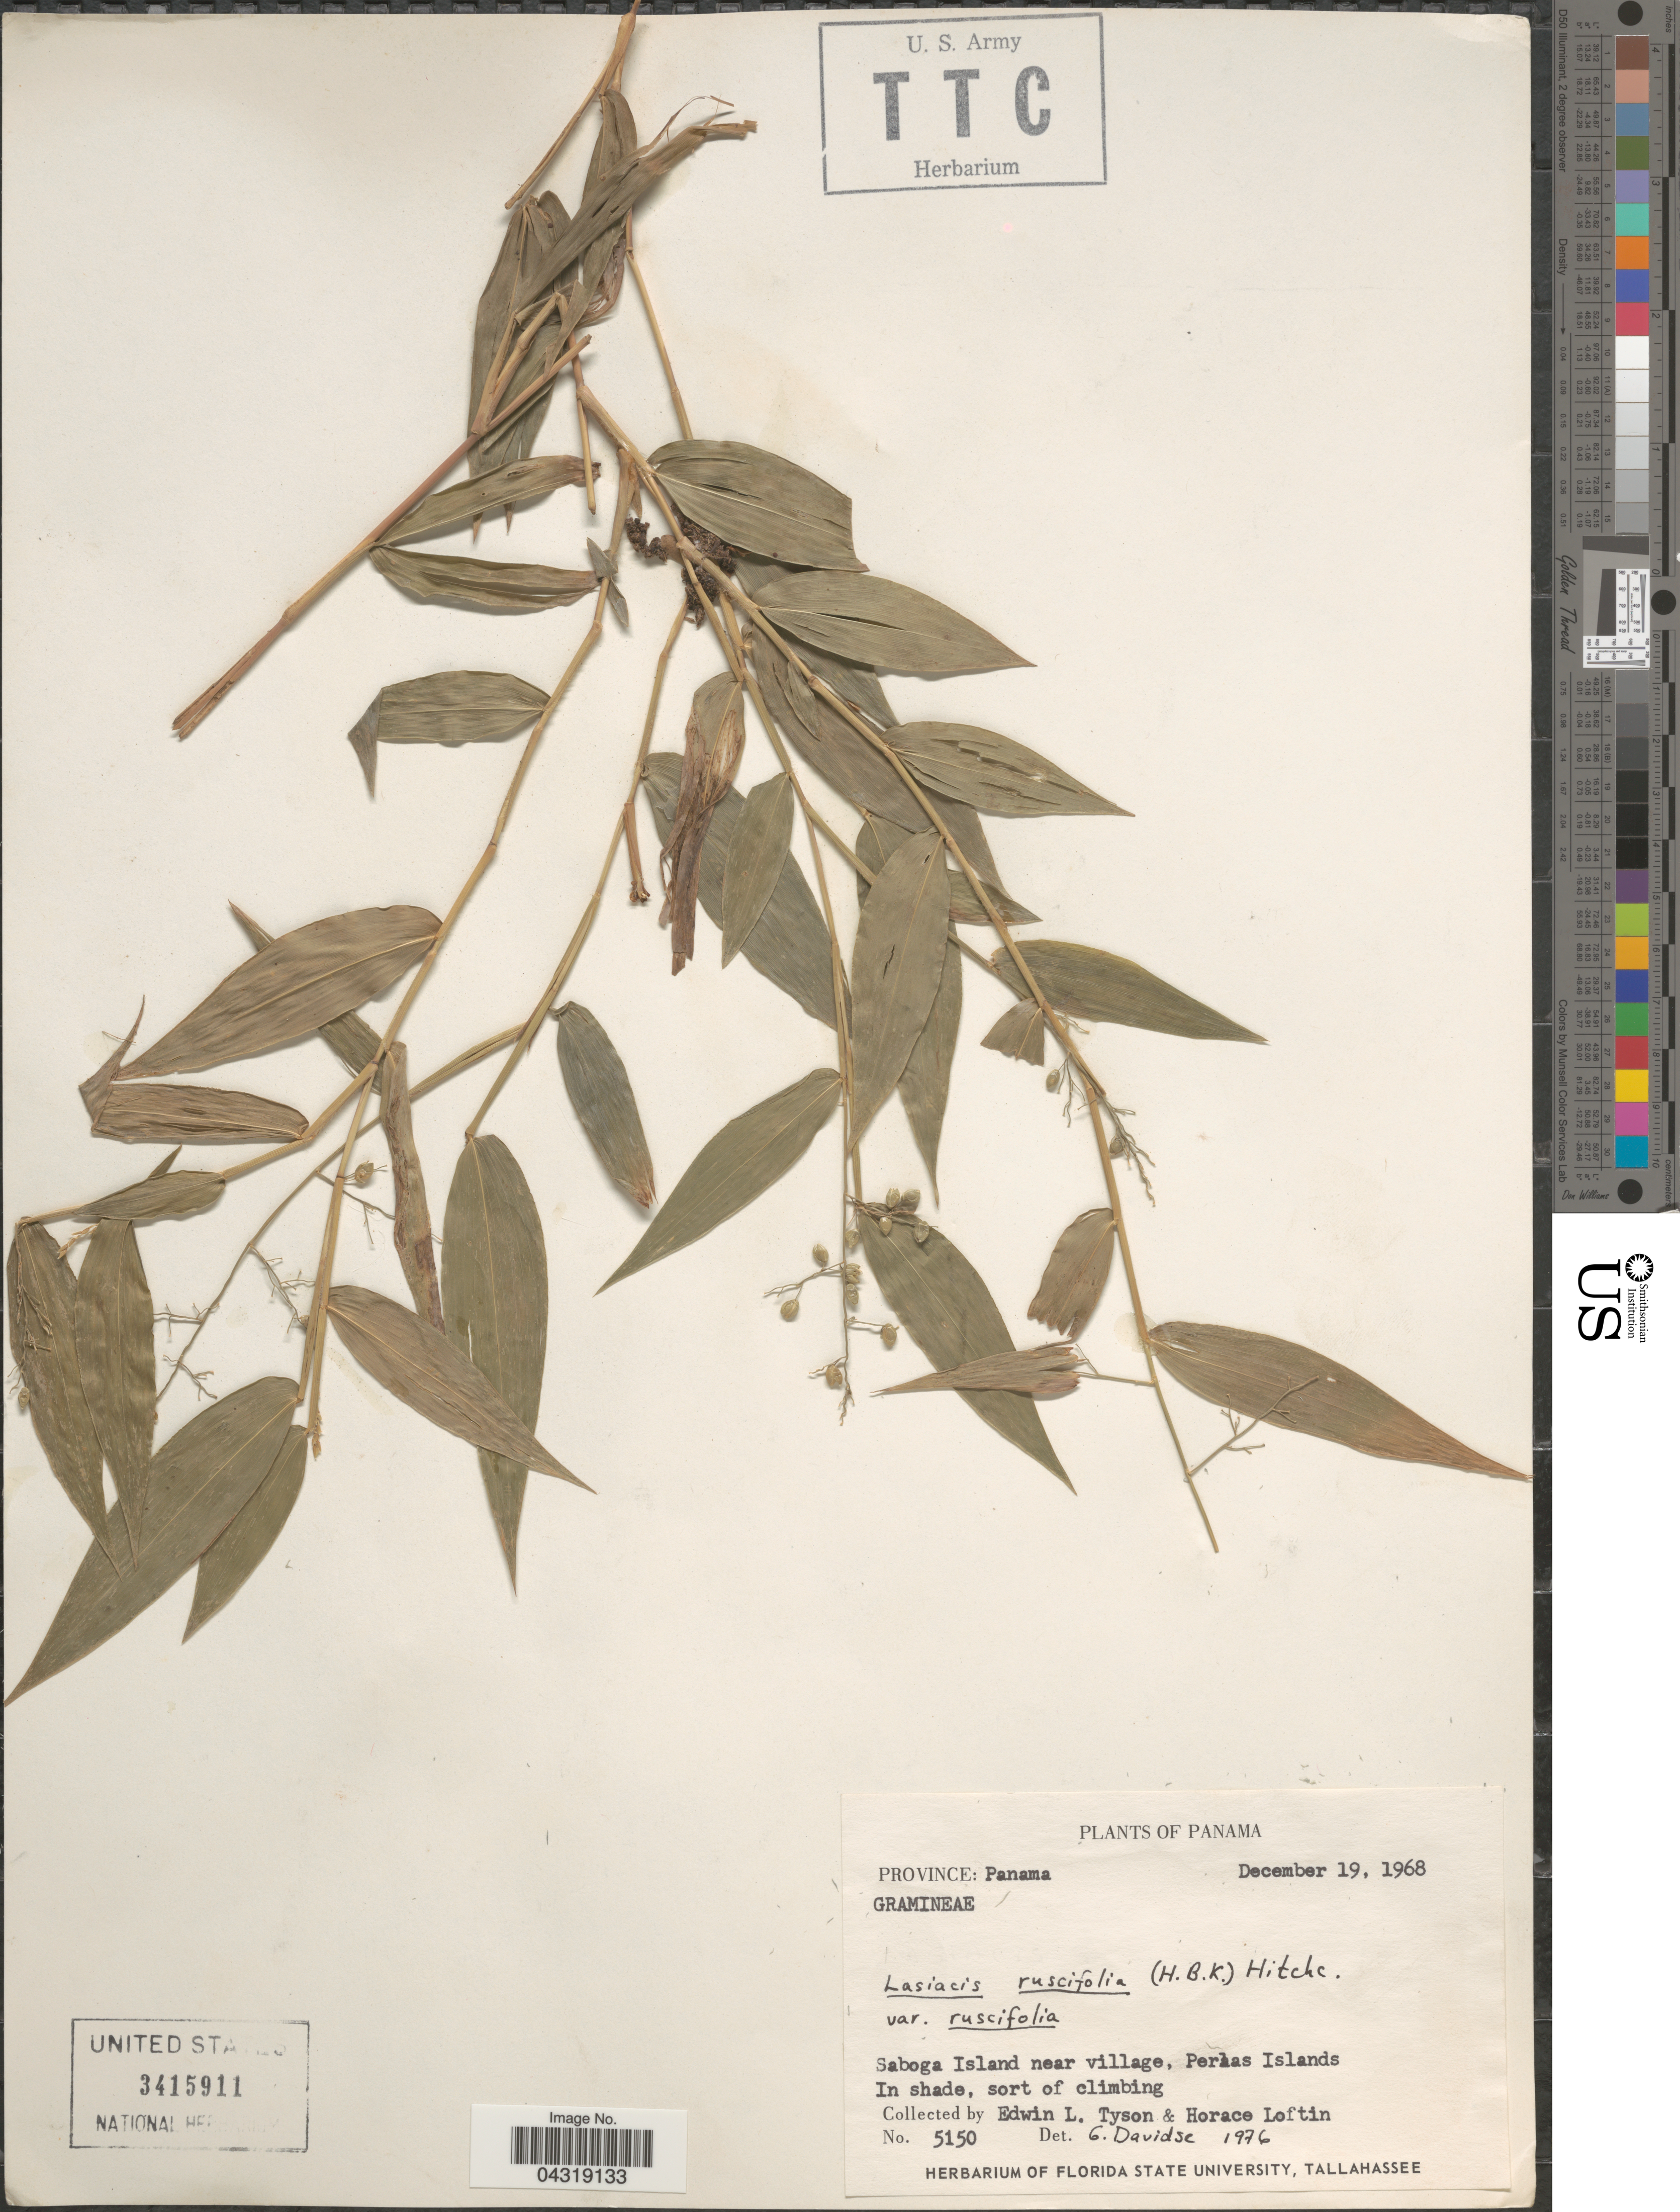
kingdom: Plantae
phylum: Tracheophyta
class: Liliopsida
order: Poales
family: Poaceae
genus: Lasiacis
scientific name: Lasiacis ruscifolia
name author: (Kunth) Hitchc.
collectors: E. L. Tyson & H. Loftin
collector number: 5150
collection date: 1968-12-19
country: Panama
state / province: Panamá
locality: Saboga Island near village, Perlas Islands.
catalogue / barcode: US 3415911